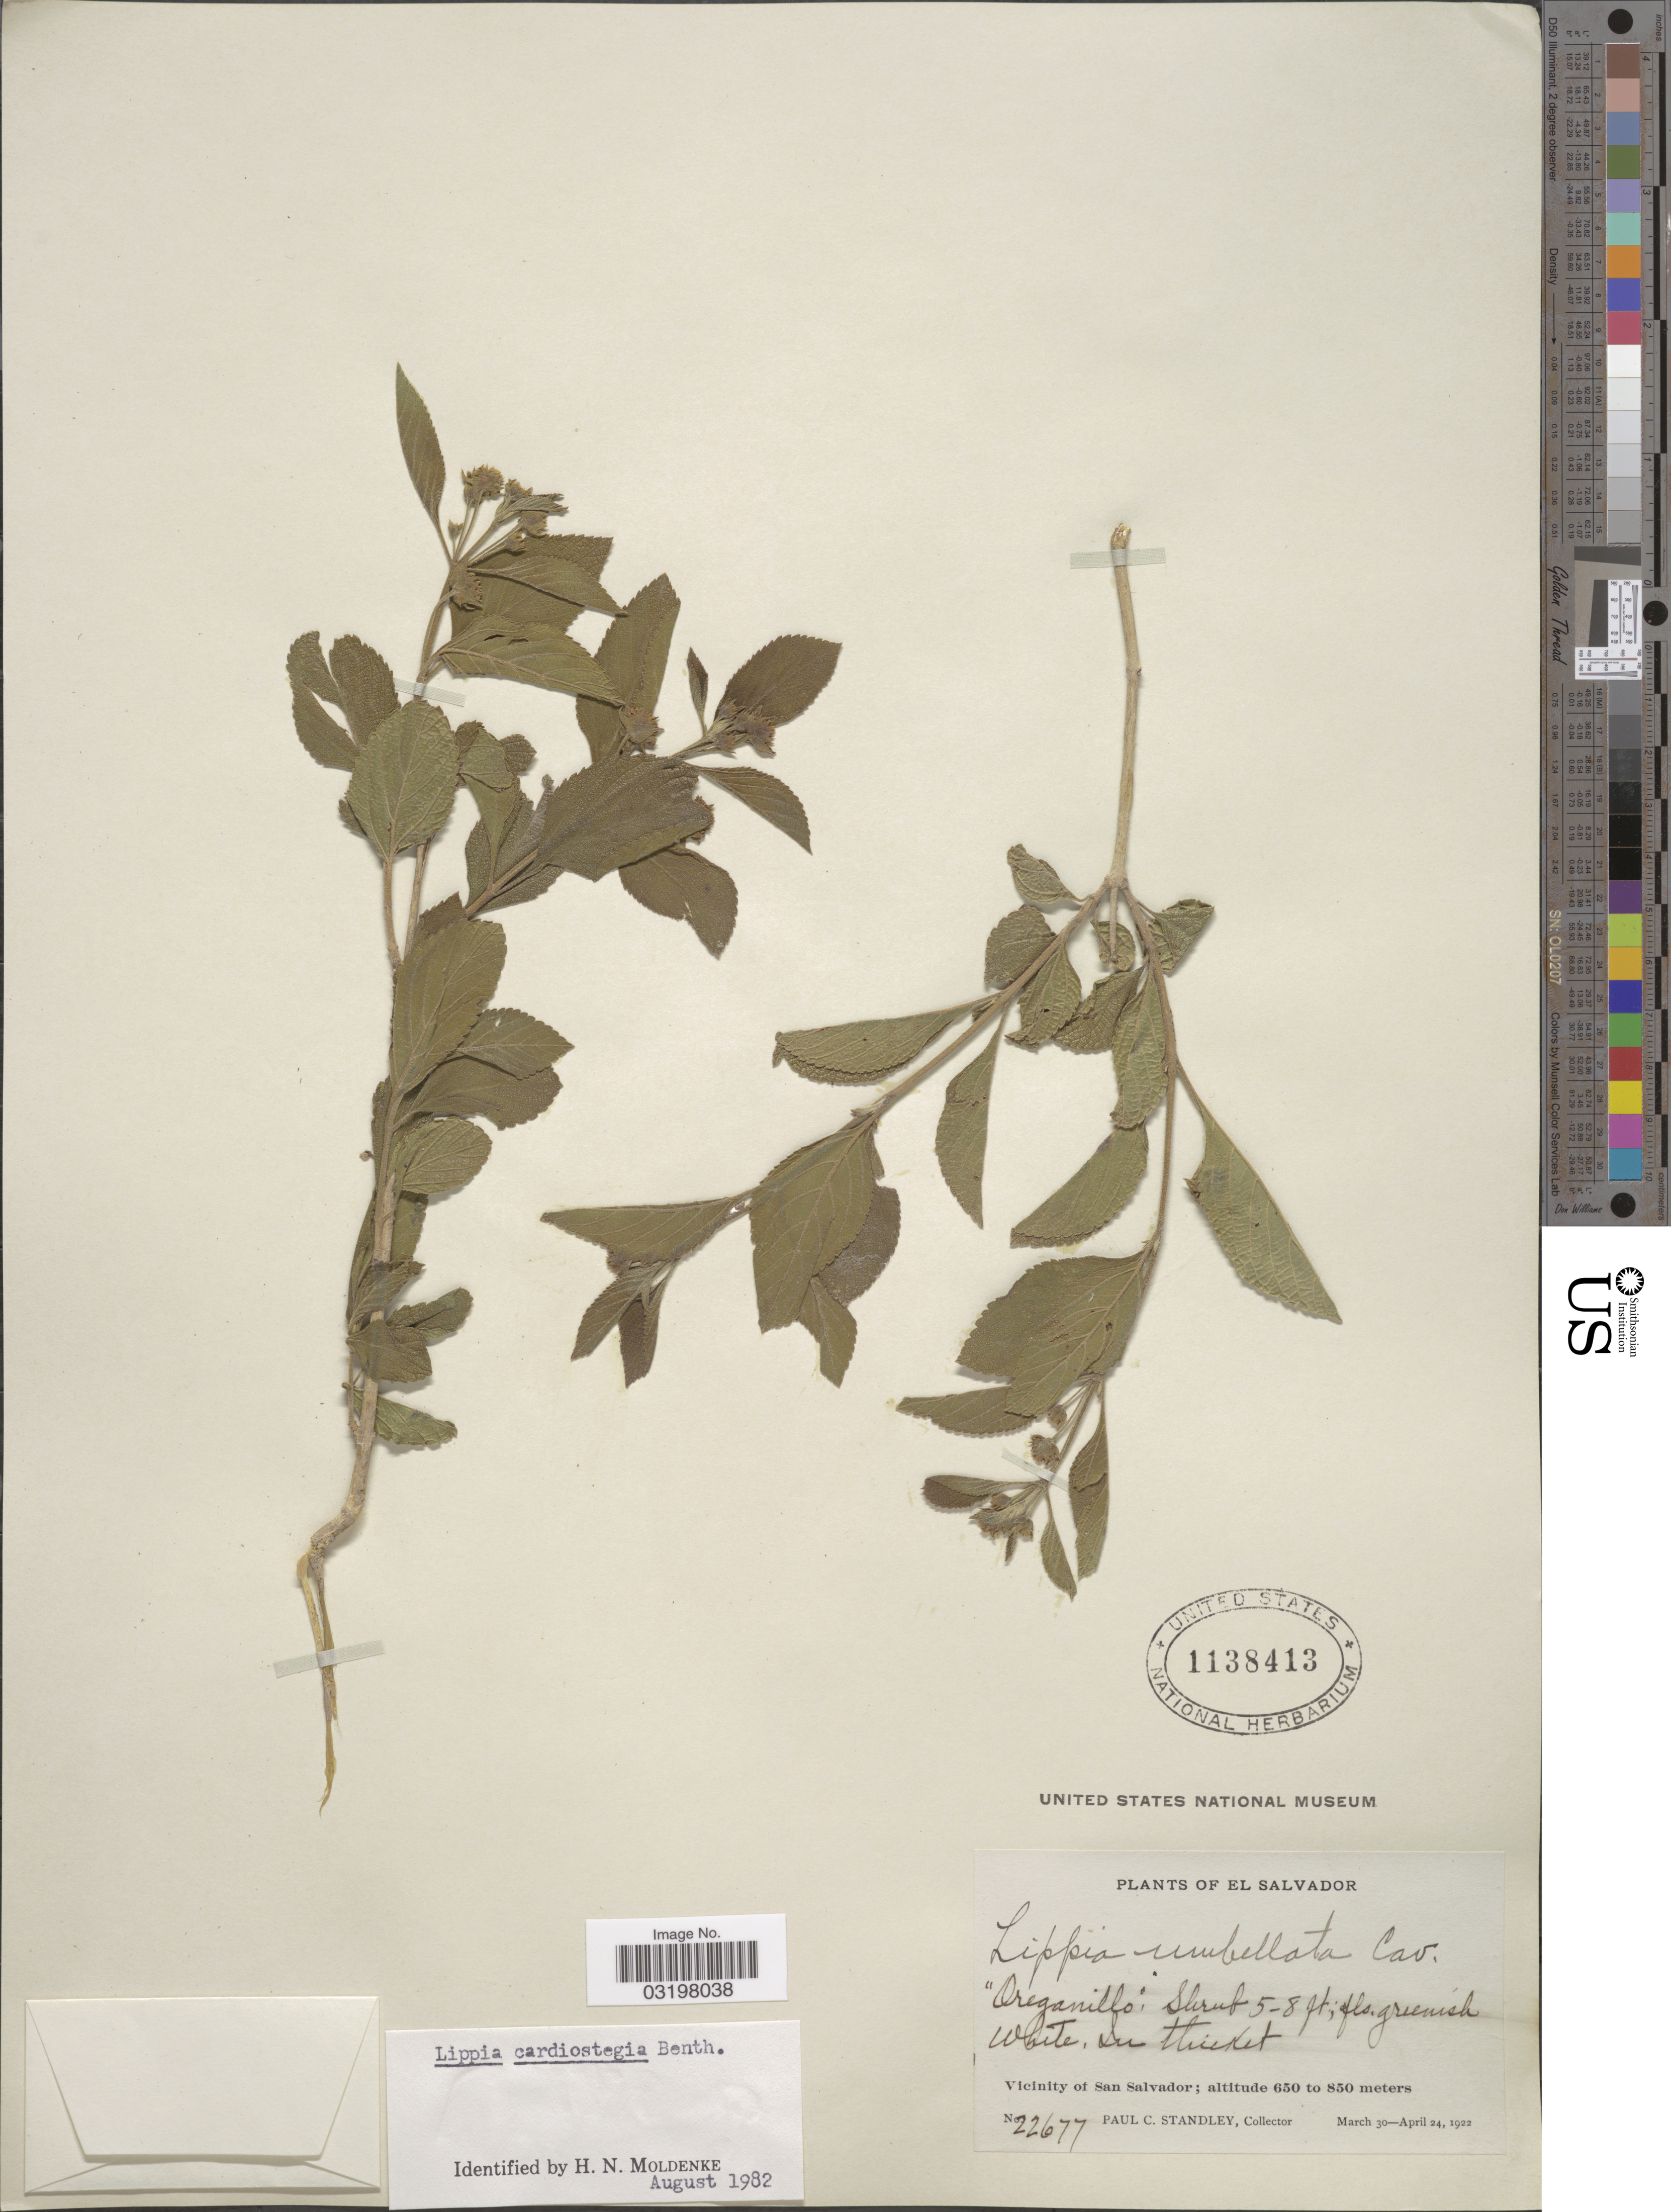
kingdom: Plantae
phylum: Tracheophyta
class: Magnoliopsida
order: Lamiales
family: Verbenaceae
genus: Lippia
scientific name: Lippia cardiostegia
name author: Benth.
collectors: P. C. Standley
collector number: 22677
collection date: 1922-03-30/1922-04-24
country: El Salvador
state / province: San Salvador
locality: Vicinity of San Salvador.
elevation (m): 650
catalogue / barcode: US 1138413